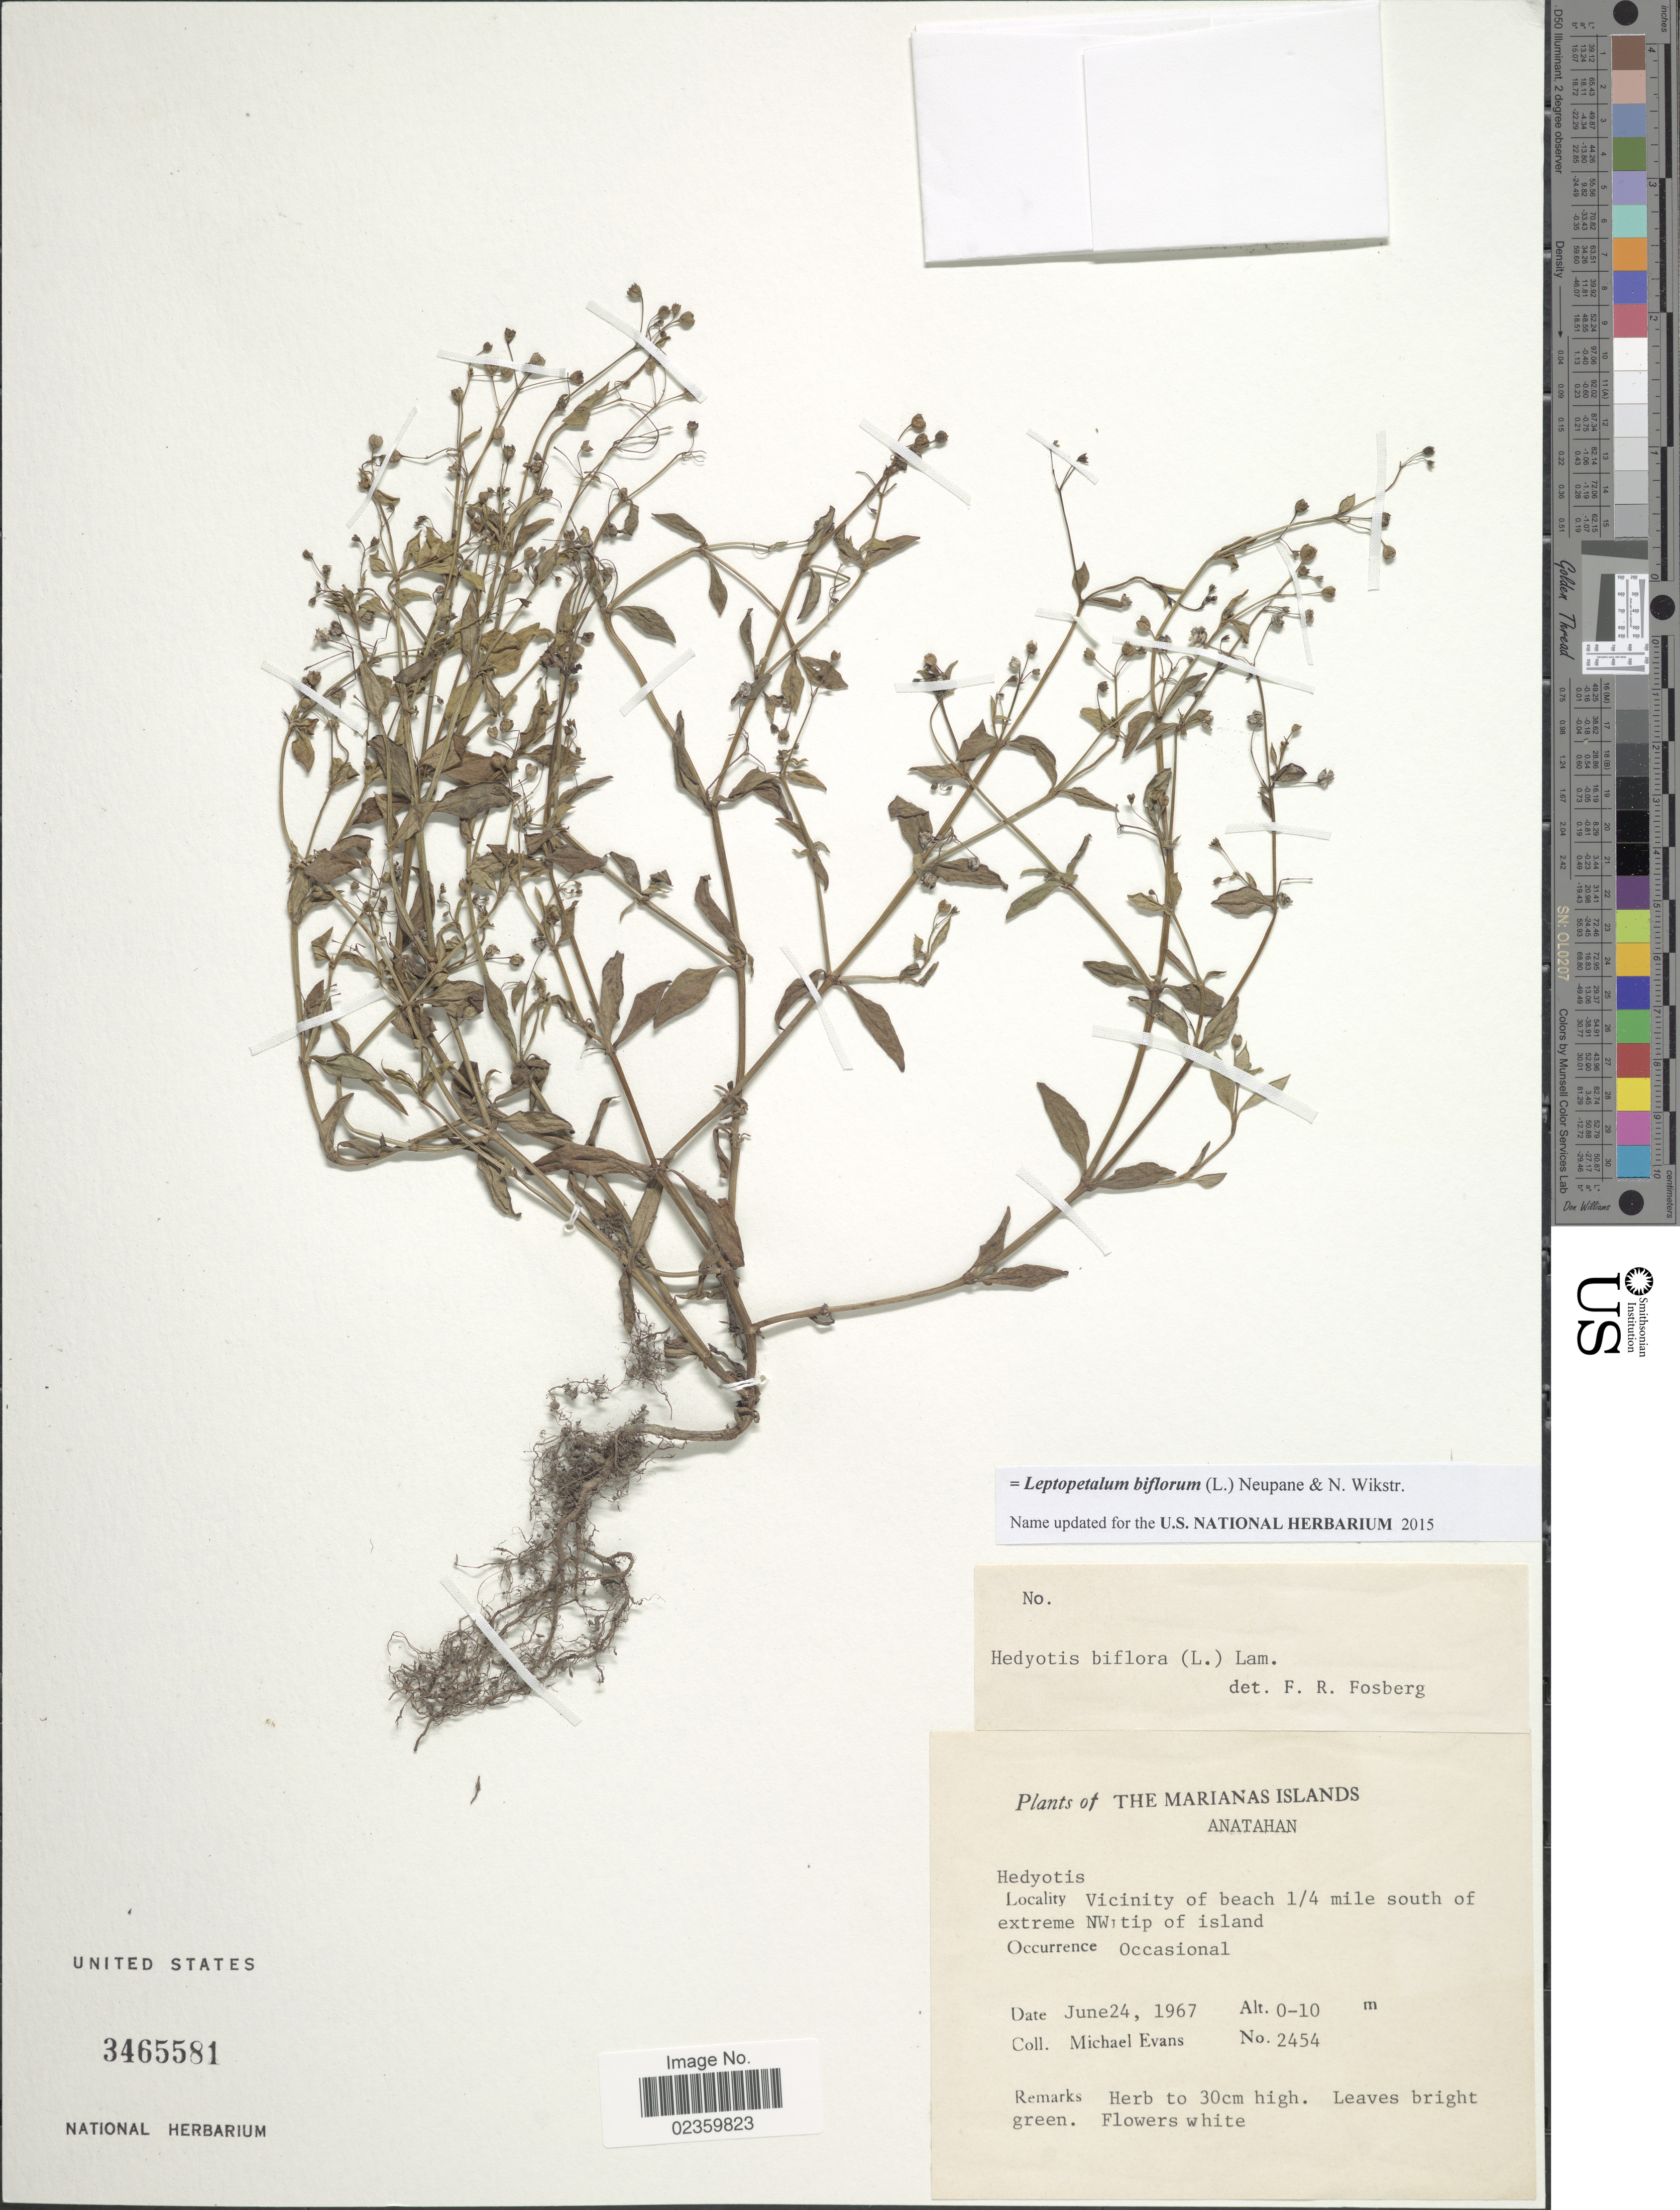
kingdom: Plantae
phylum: Tracheophyta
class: Magnoliopsida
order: Gentianales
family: Rubiaceae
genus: Leptopetalum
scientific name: Leptopetalum biflorum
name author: (L.) Neupane & N. Wikstr.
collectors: M. Evans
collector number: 2454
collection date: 1967-06-24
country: Northern Mariana Islands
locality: The Marianas Islands, Anatahan, Vicinity of beach 1/4 mile south of extreme NW tip of island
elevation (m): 0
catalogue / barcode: US 3465581